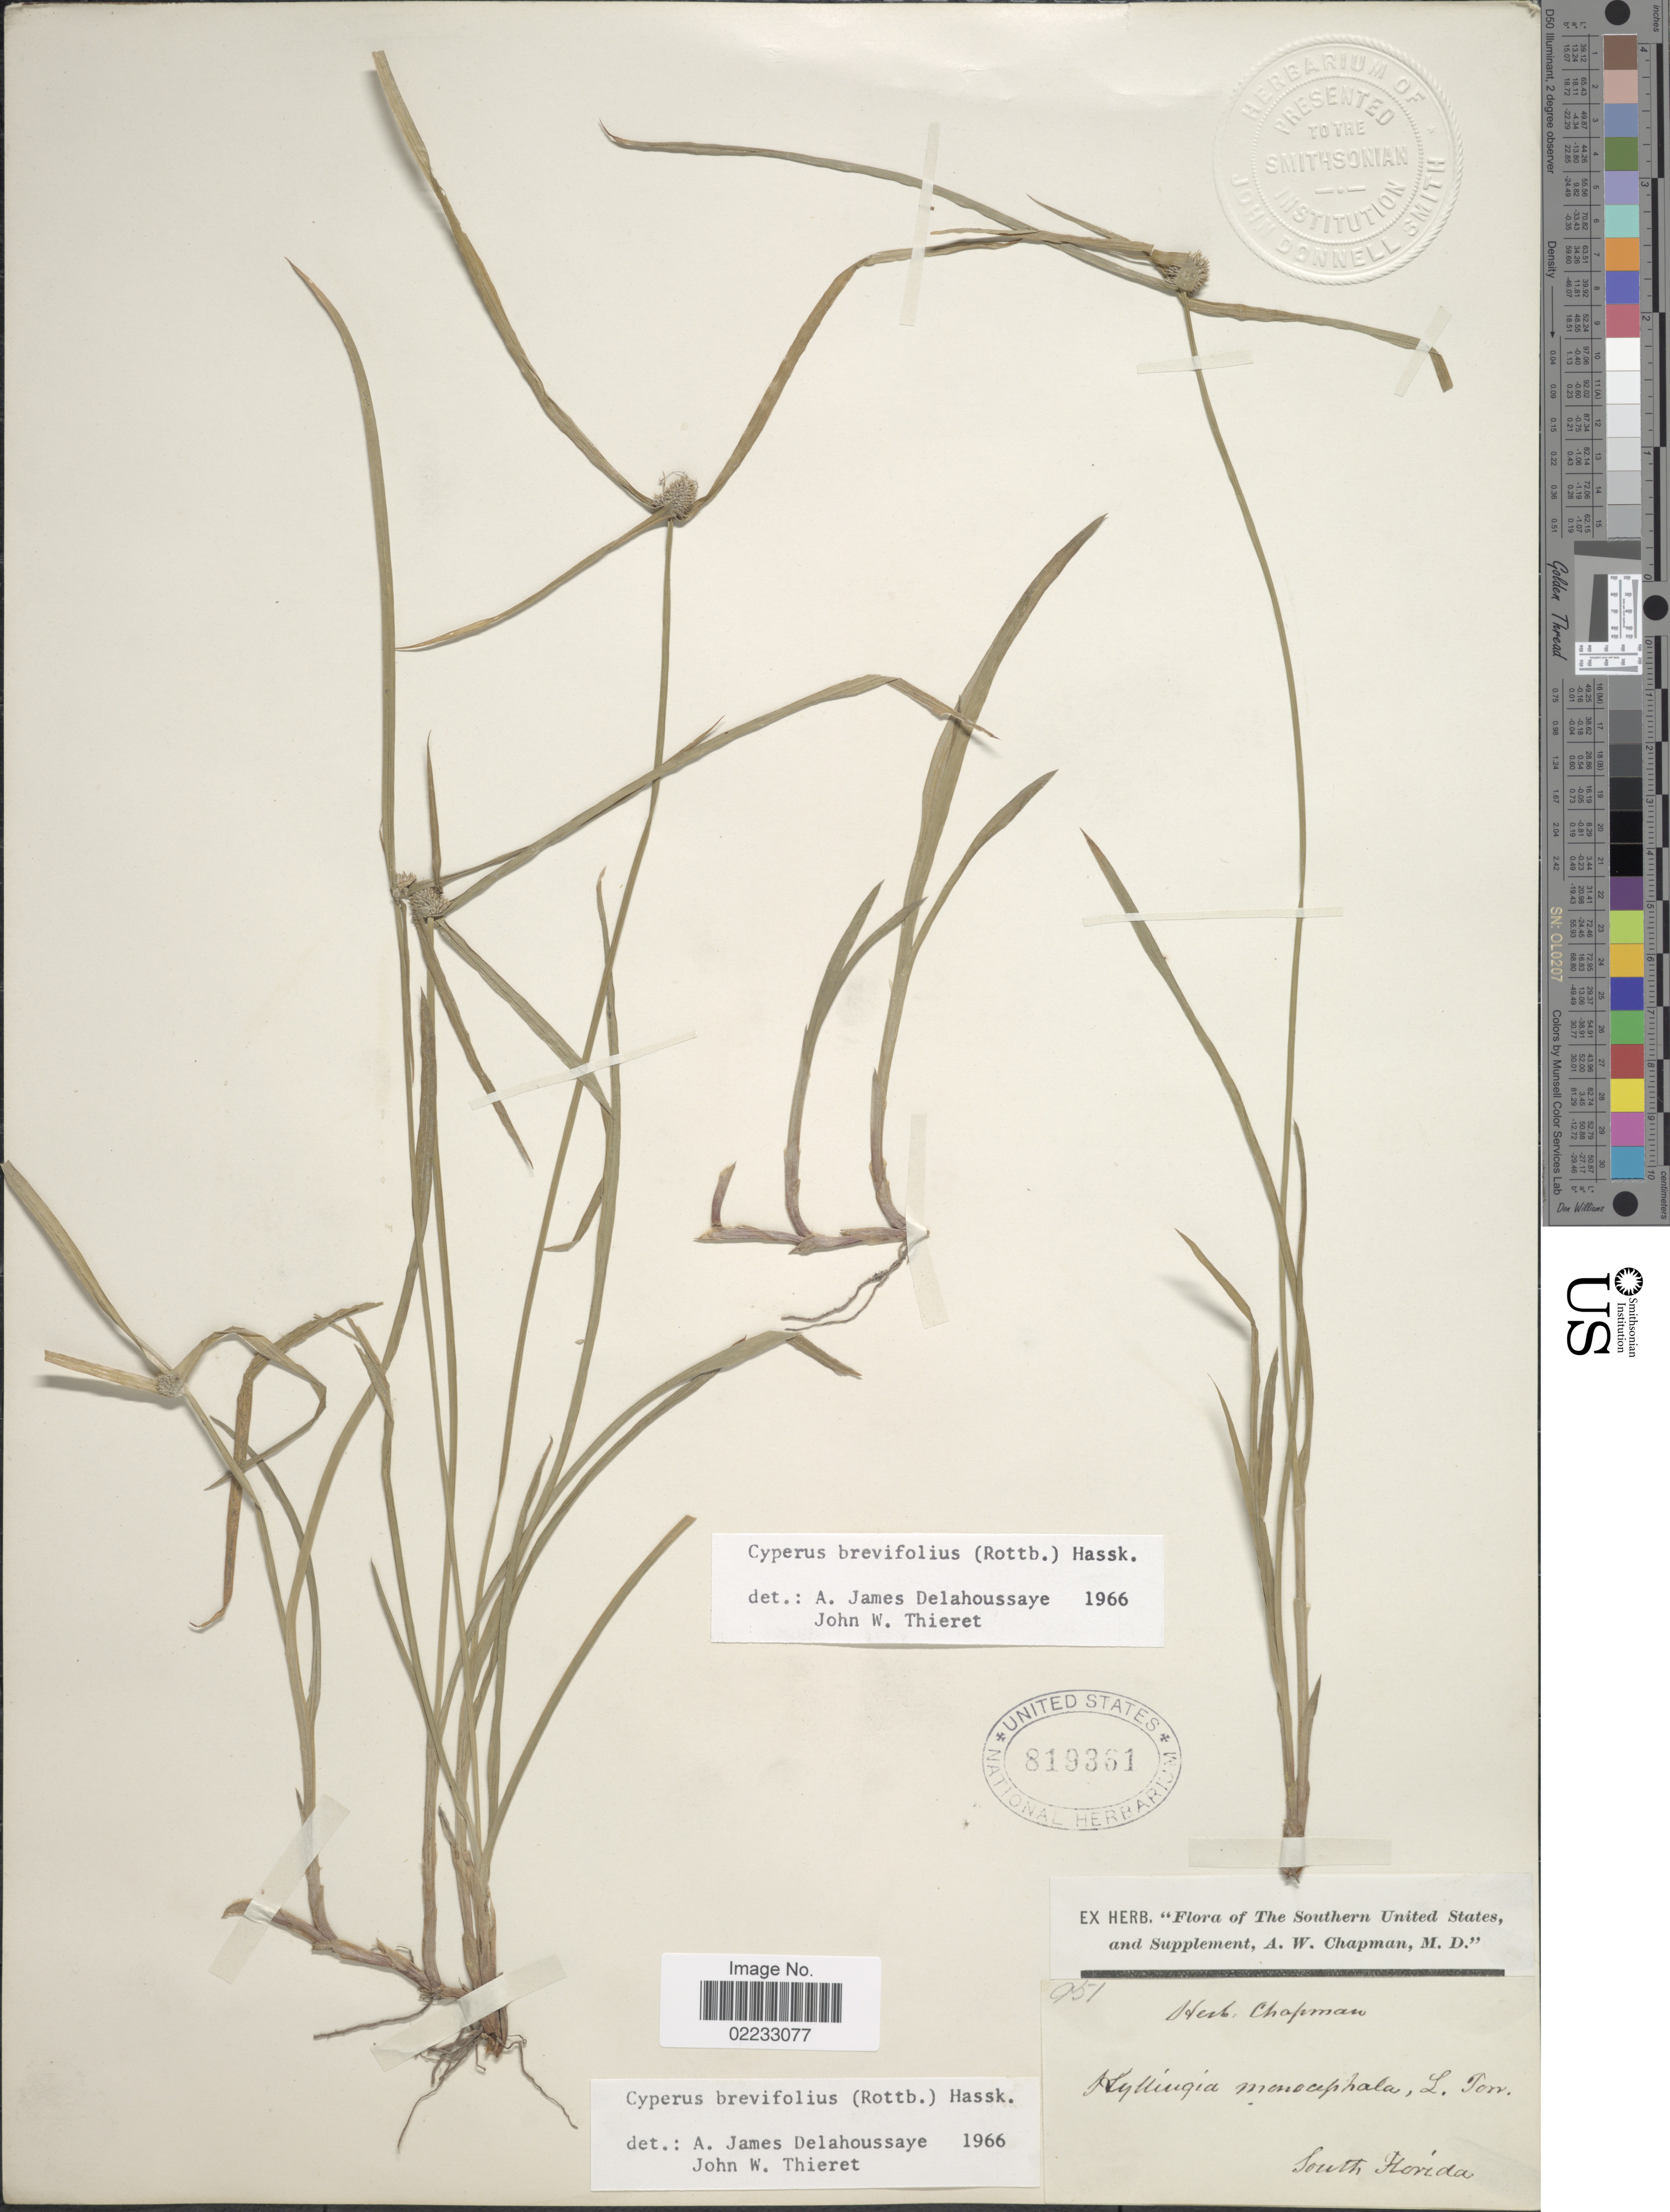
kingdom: Plantae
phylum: Tracheophyta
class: Liliopsida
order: Poales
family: Cyperaceae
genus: Cyperus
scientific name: Cyperus brevifolius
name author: (Rottb.) Hassk.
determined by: Strong, M. T., (US), Smithsonian Institution - National Museum of Natural History (UNITED STATES)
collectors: ex herb. A.W. Chapman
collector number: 951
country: United States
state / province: Florida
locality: Southern United States, South Florida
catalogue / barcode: US 819361